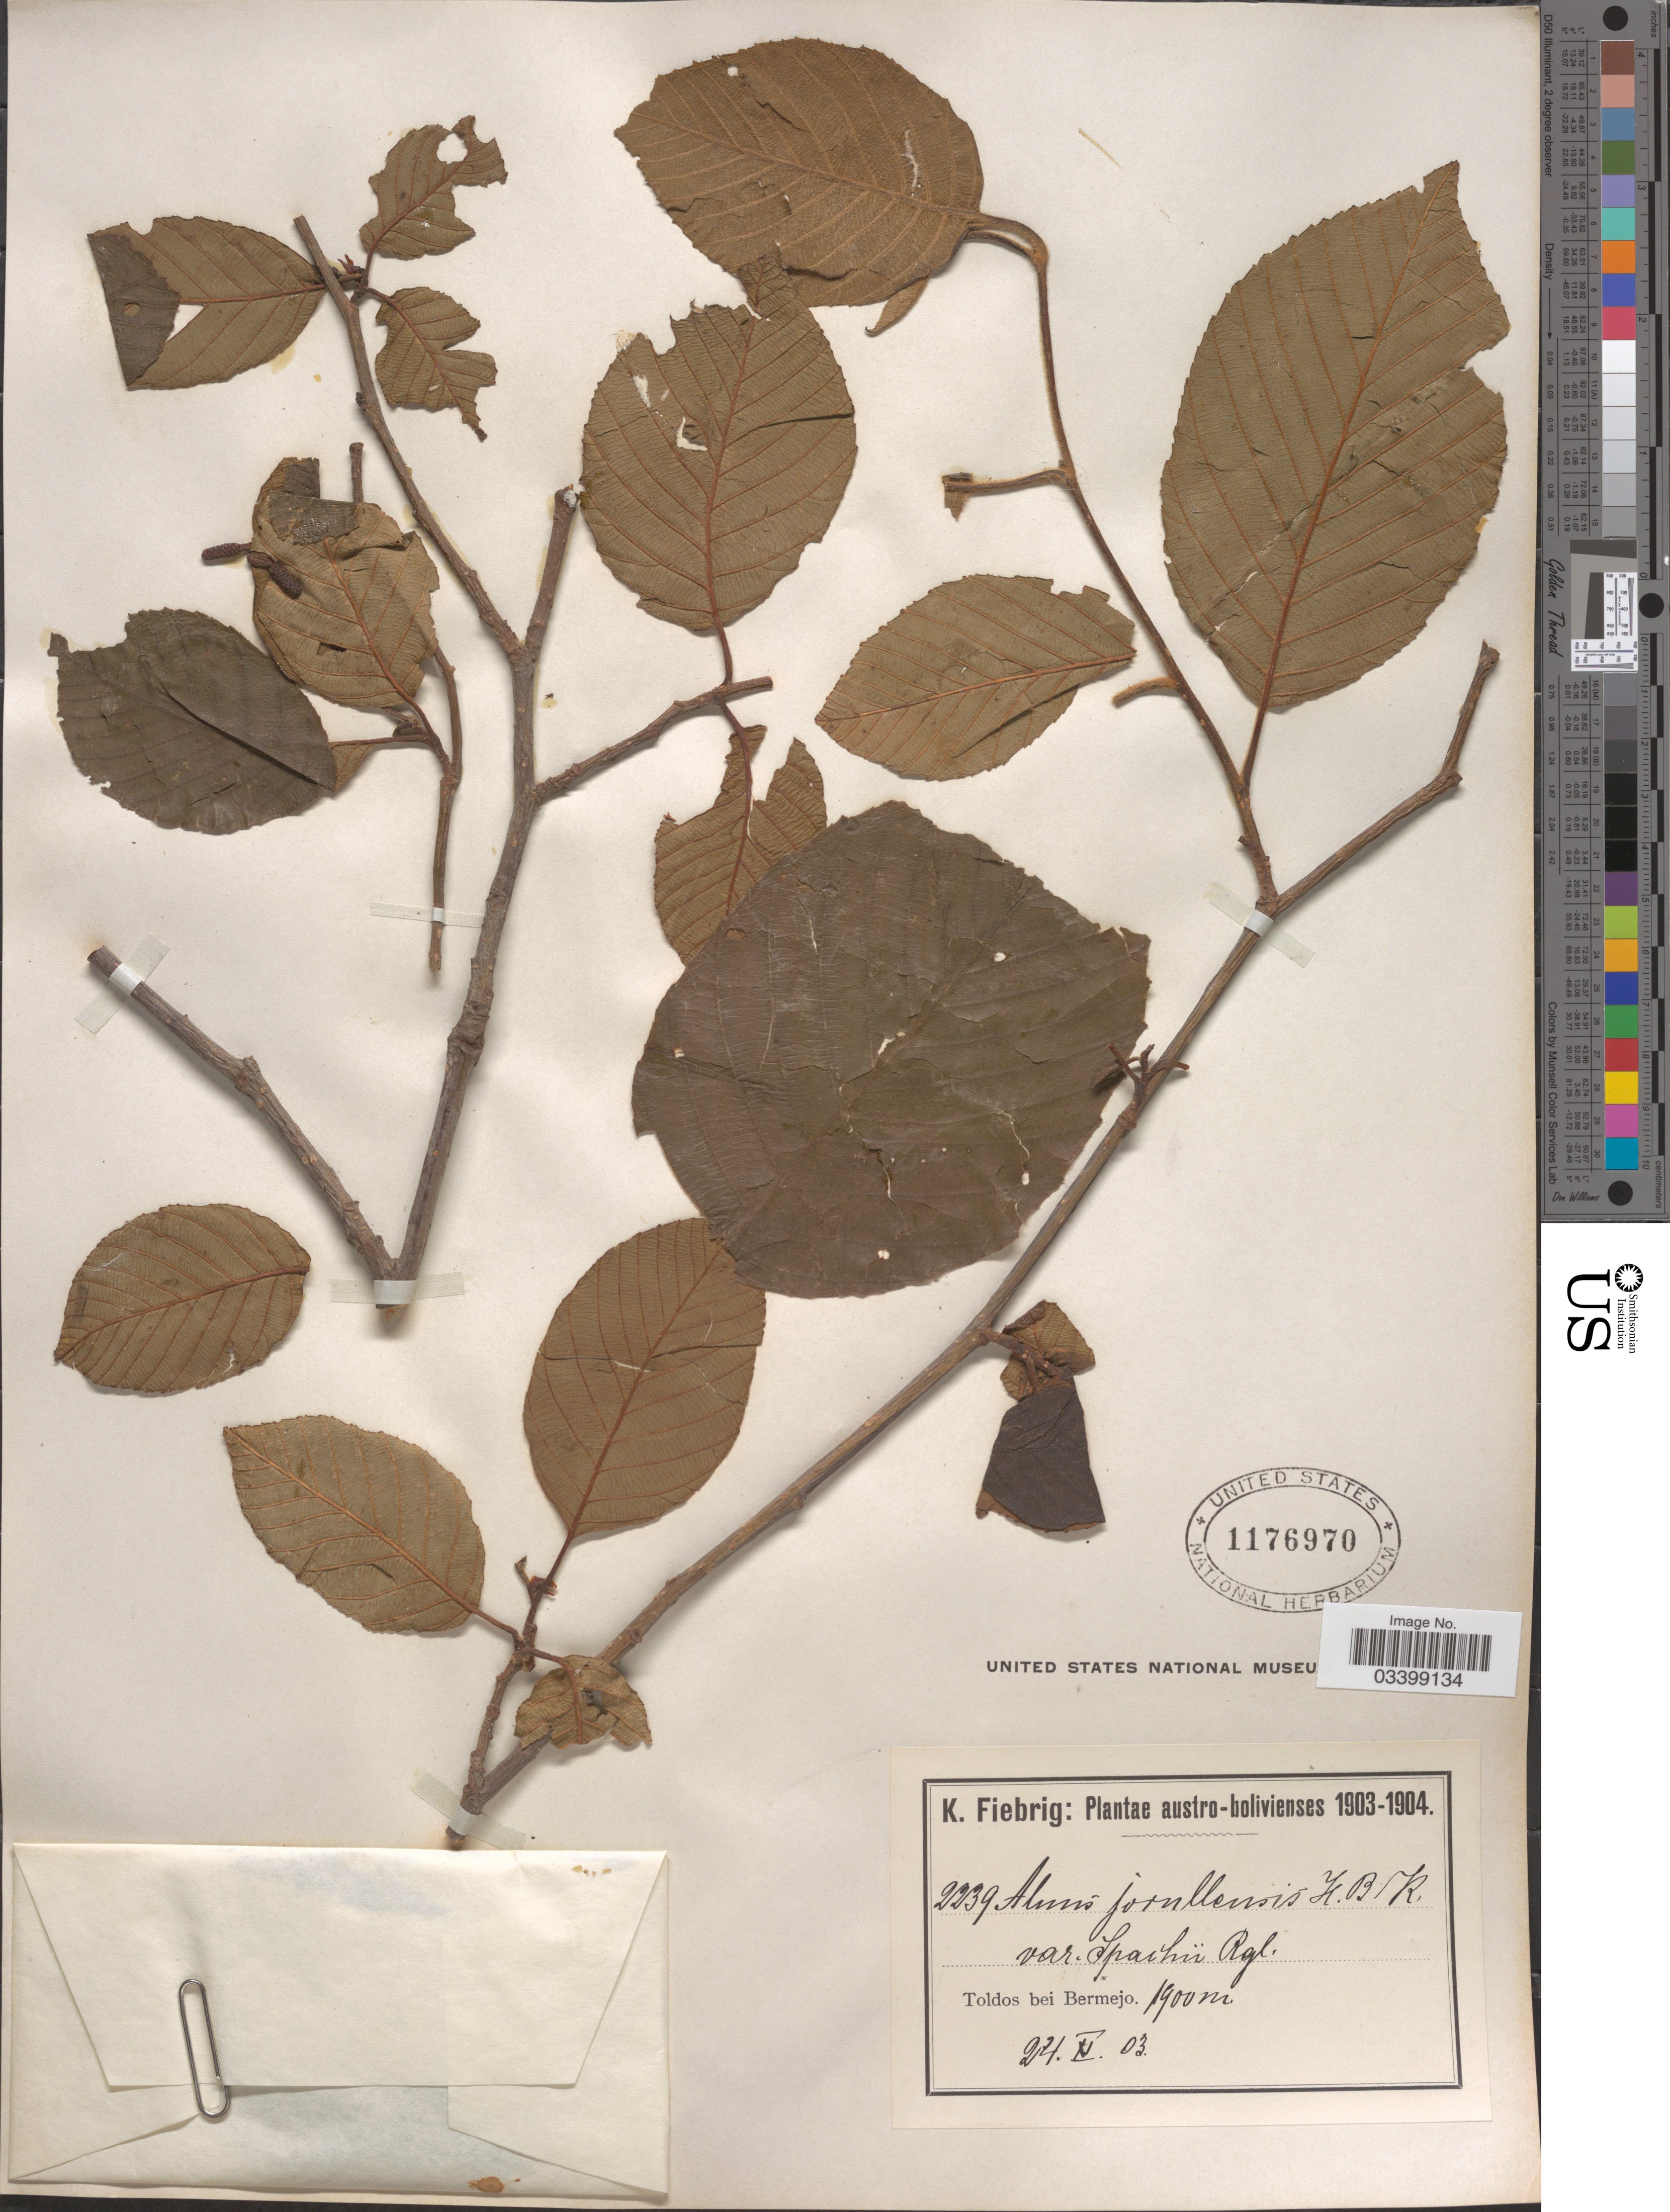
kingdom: Plantae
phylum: Tracheophyta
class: Magnoliopsida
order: Fagales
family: Betulaceae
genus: Alnus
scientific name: Alnus acuminata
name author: Kunth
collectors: K. Fiebrig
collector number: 2239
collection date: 1903-05-24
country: Bolivia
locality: Austro-bolivienses. Toldos bei Bermejo.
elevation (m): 1900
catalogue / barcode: US 1176970